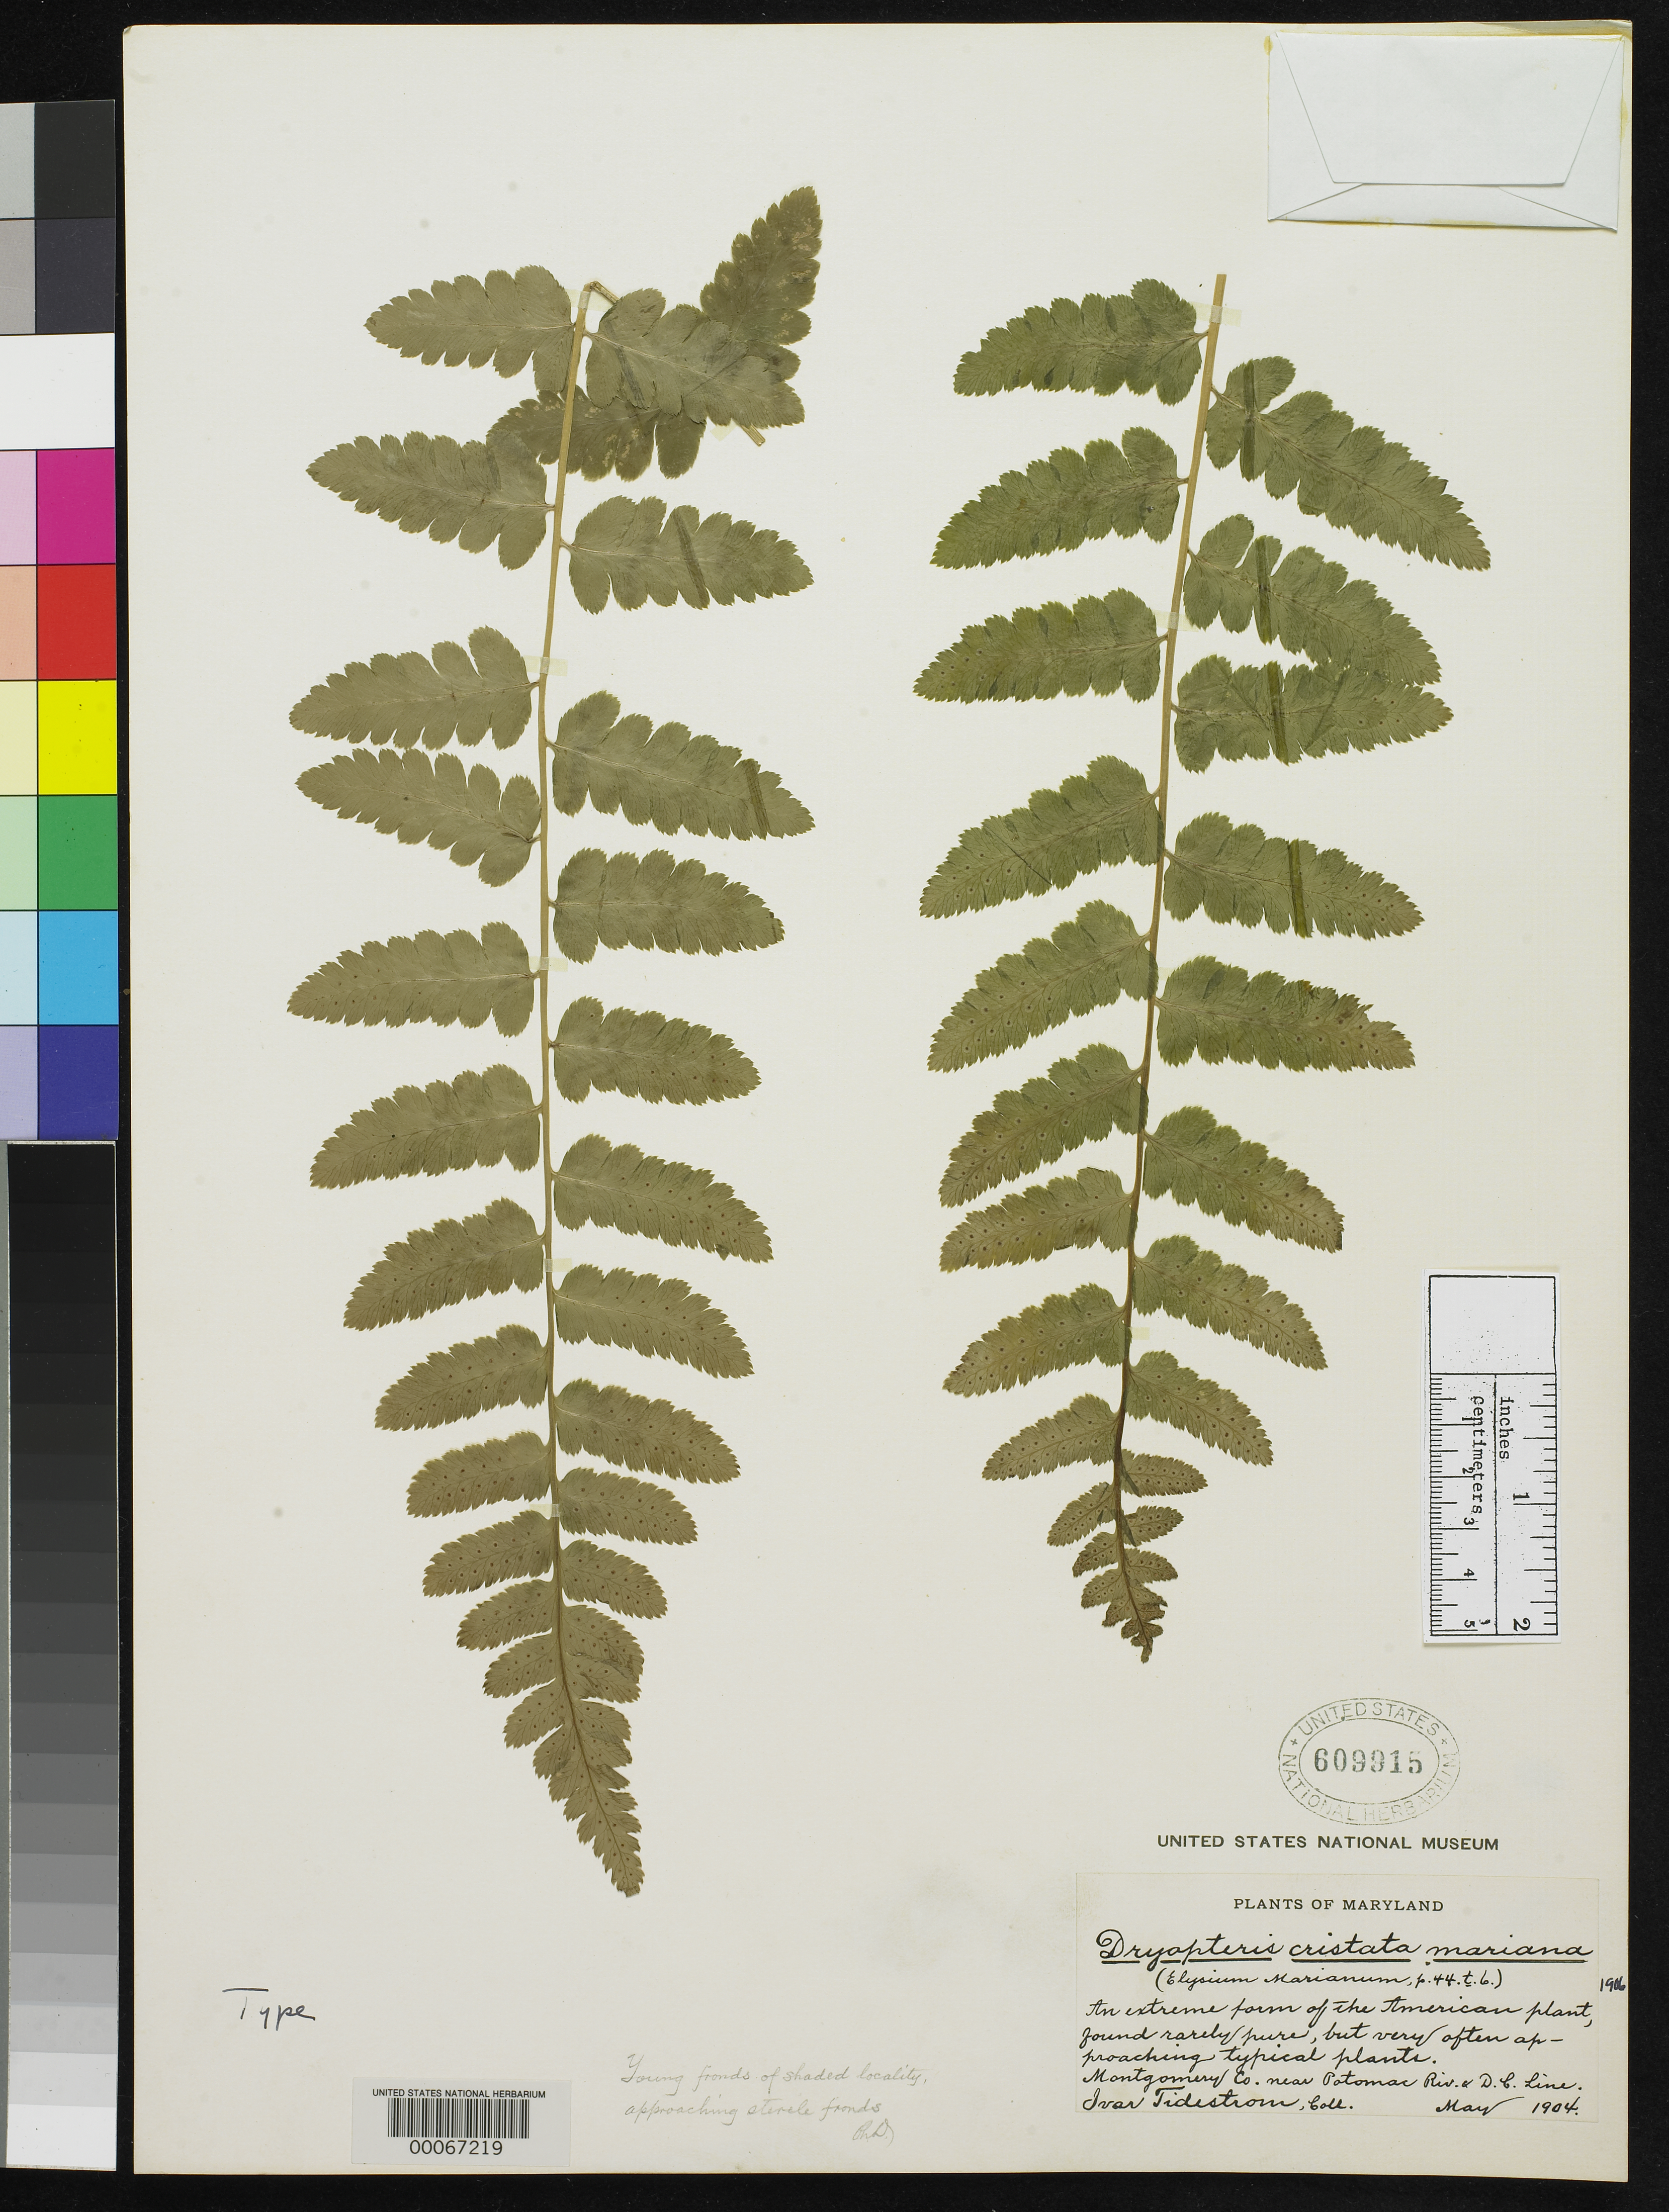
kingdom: Plantae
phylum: Tracheophyta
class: Polypodiopsida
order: Polypodiales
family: Dryopteridaceae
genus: Dryopteris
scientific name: Dryopteris cristata subsp. mariana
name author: Tidestr.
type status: Holotype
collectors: I. F. Tidestrom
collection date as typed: May 1904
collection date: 1904-05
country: United States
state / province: Maryland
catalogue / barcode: US 609915